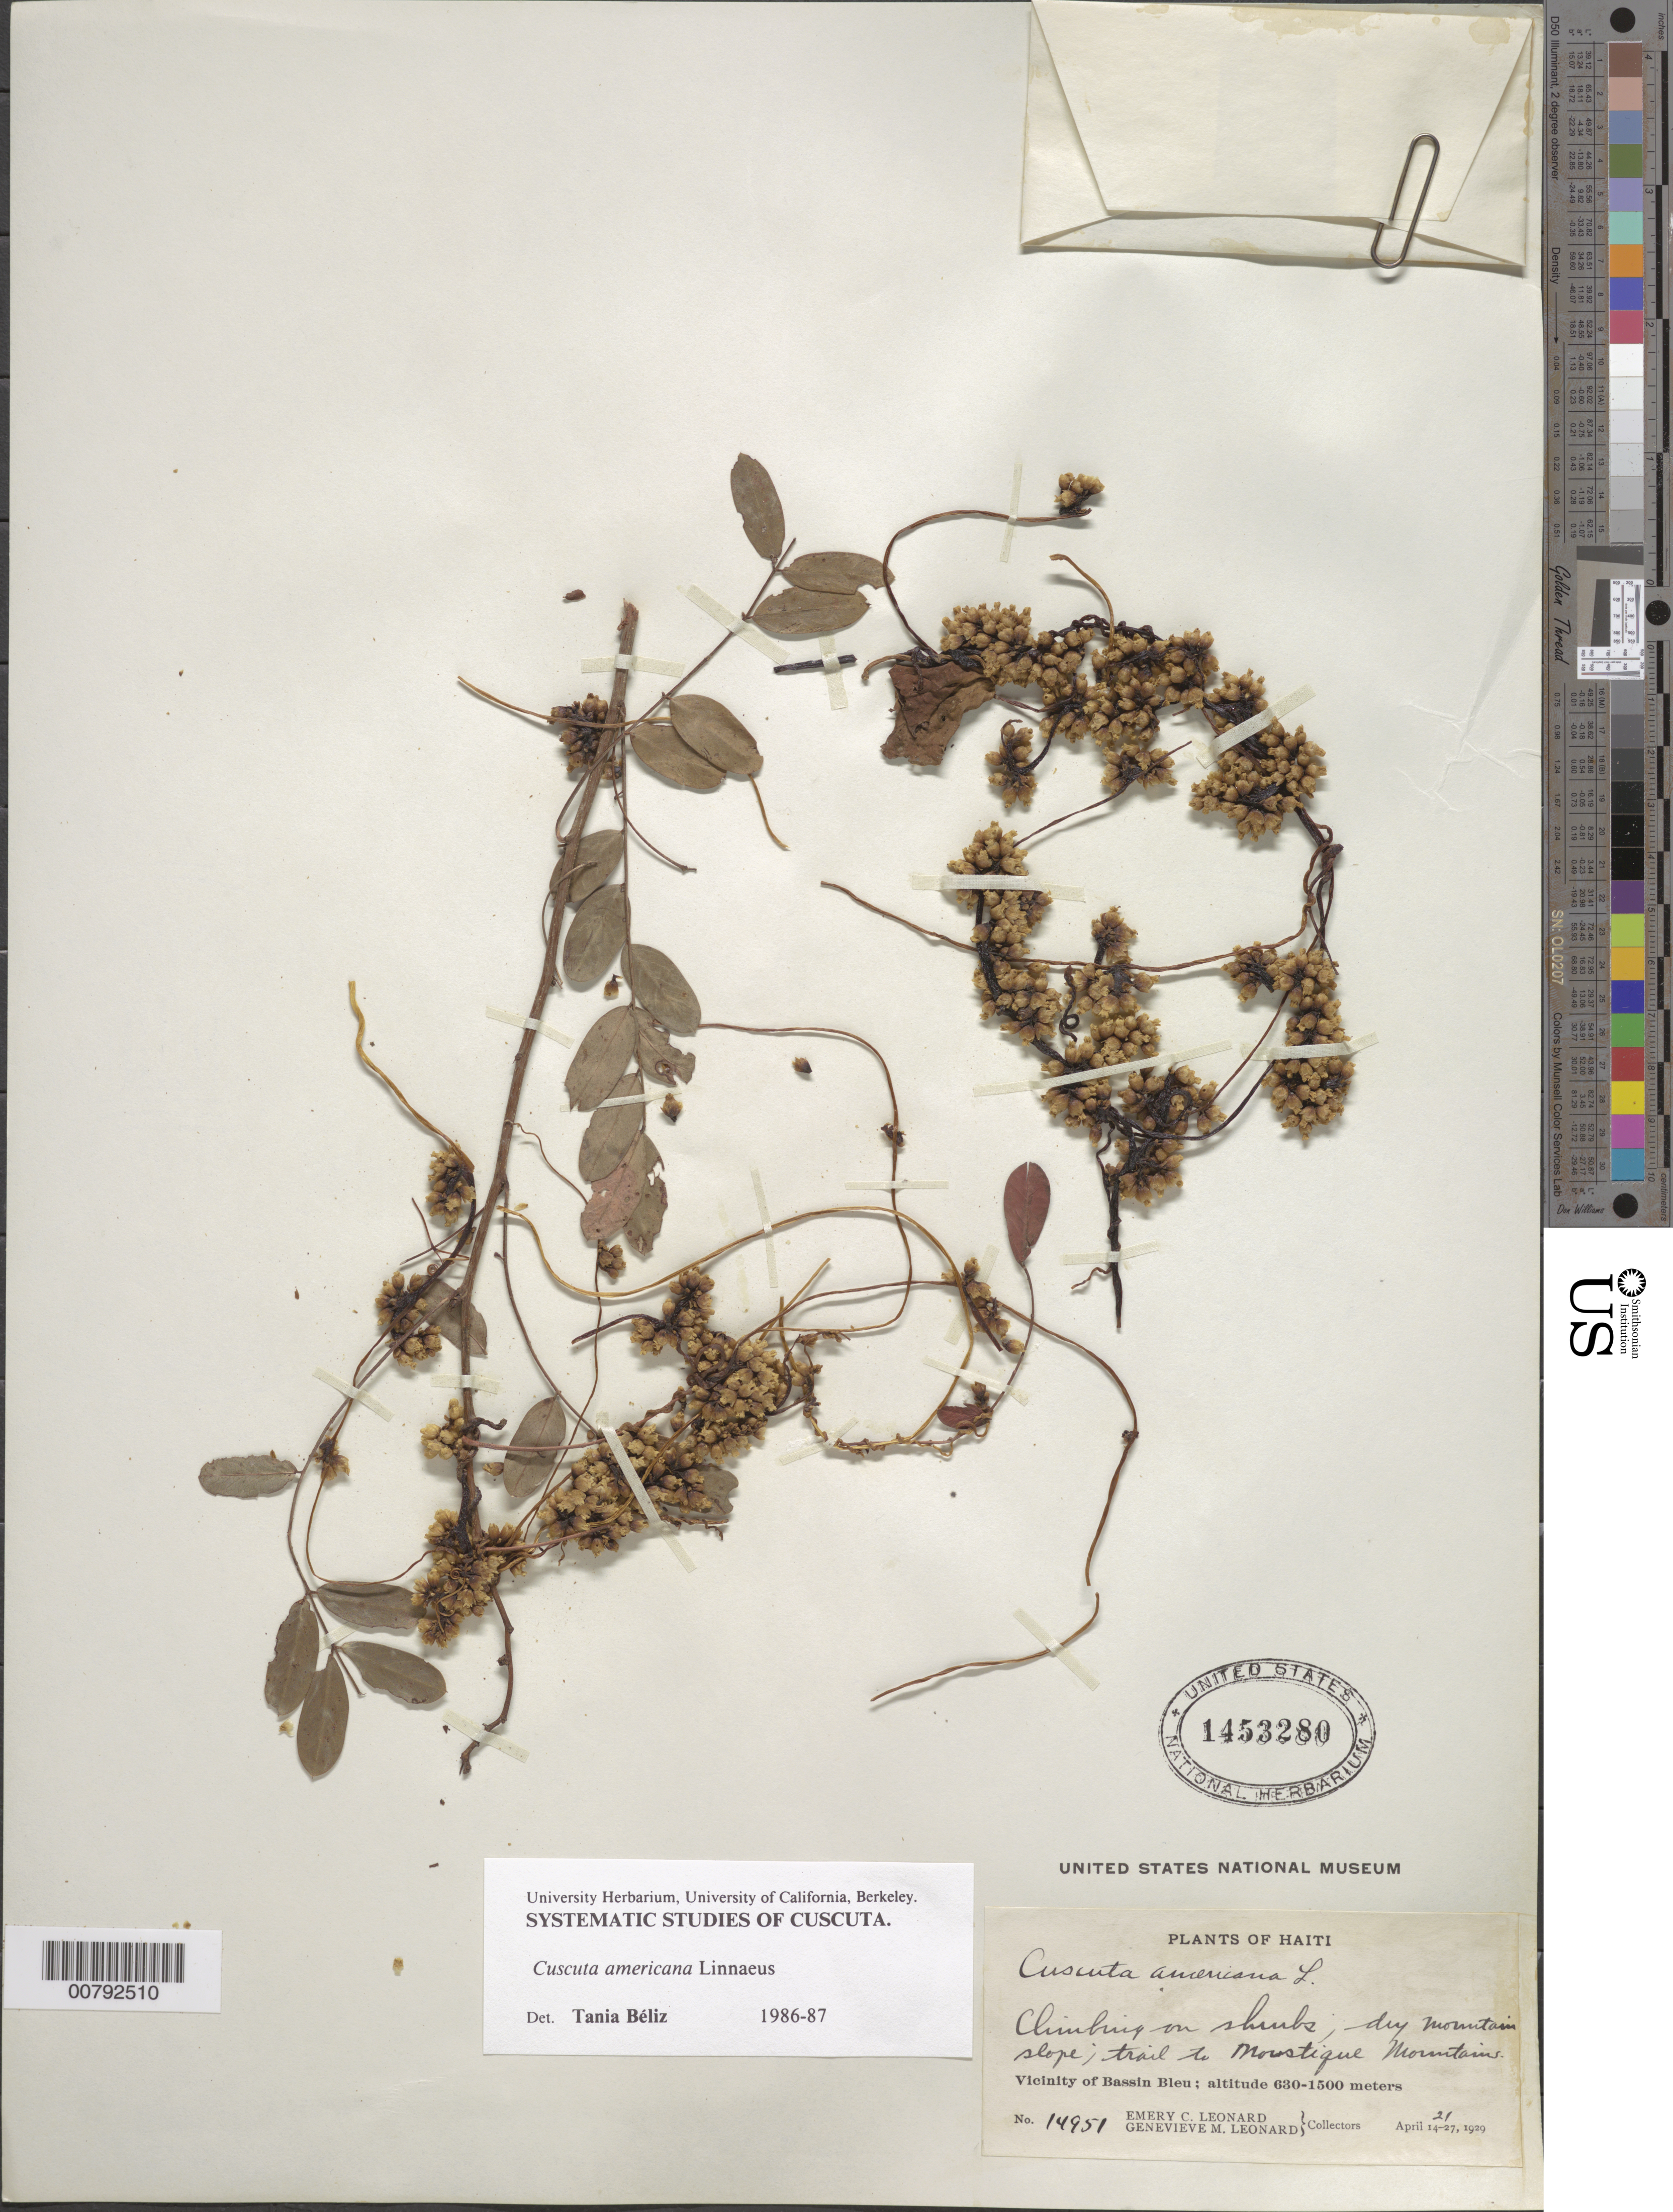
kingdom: Plantae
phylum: Tracheophyta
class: Magnoliopsida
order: Solanales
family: Convolvulaceae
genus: Cuscuta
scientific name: Cuscuta americana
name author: L.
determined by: Béliz, T.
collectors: E. C. Leonard & G. M. Leonard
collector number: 14951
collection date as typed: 21 Apr 1929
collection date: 1929-04-21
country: Haiti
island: Hispaniola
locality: Vicinity of Bassin Bleu, trail to Moustique Mountains.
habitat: Dry mountain slope.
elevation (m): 630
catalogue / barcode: US 1453280